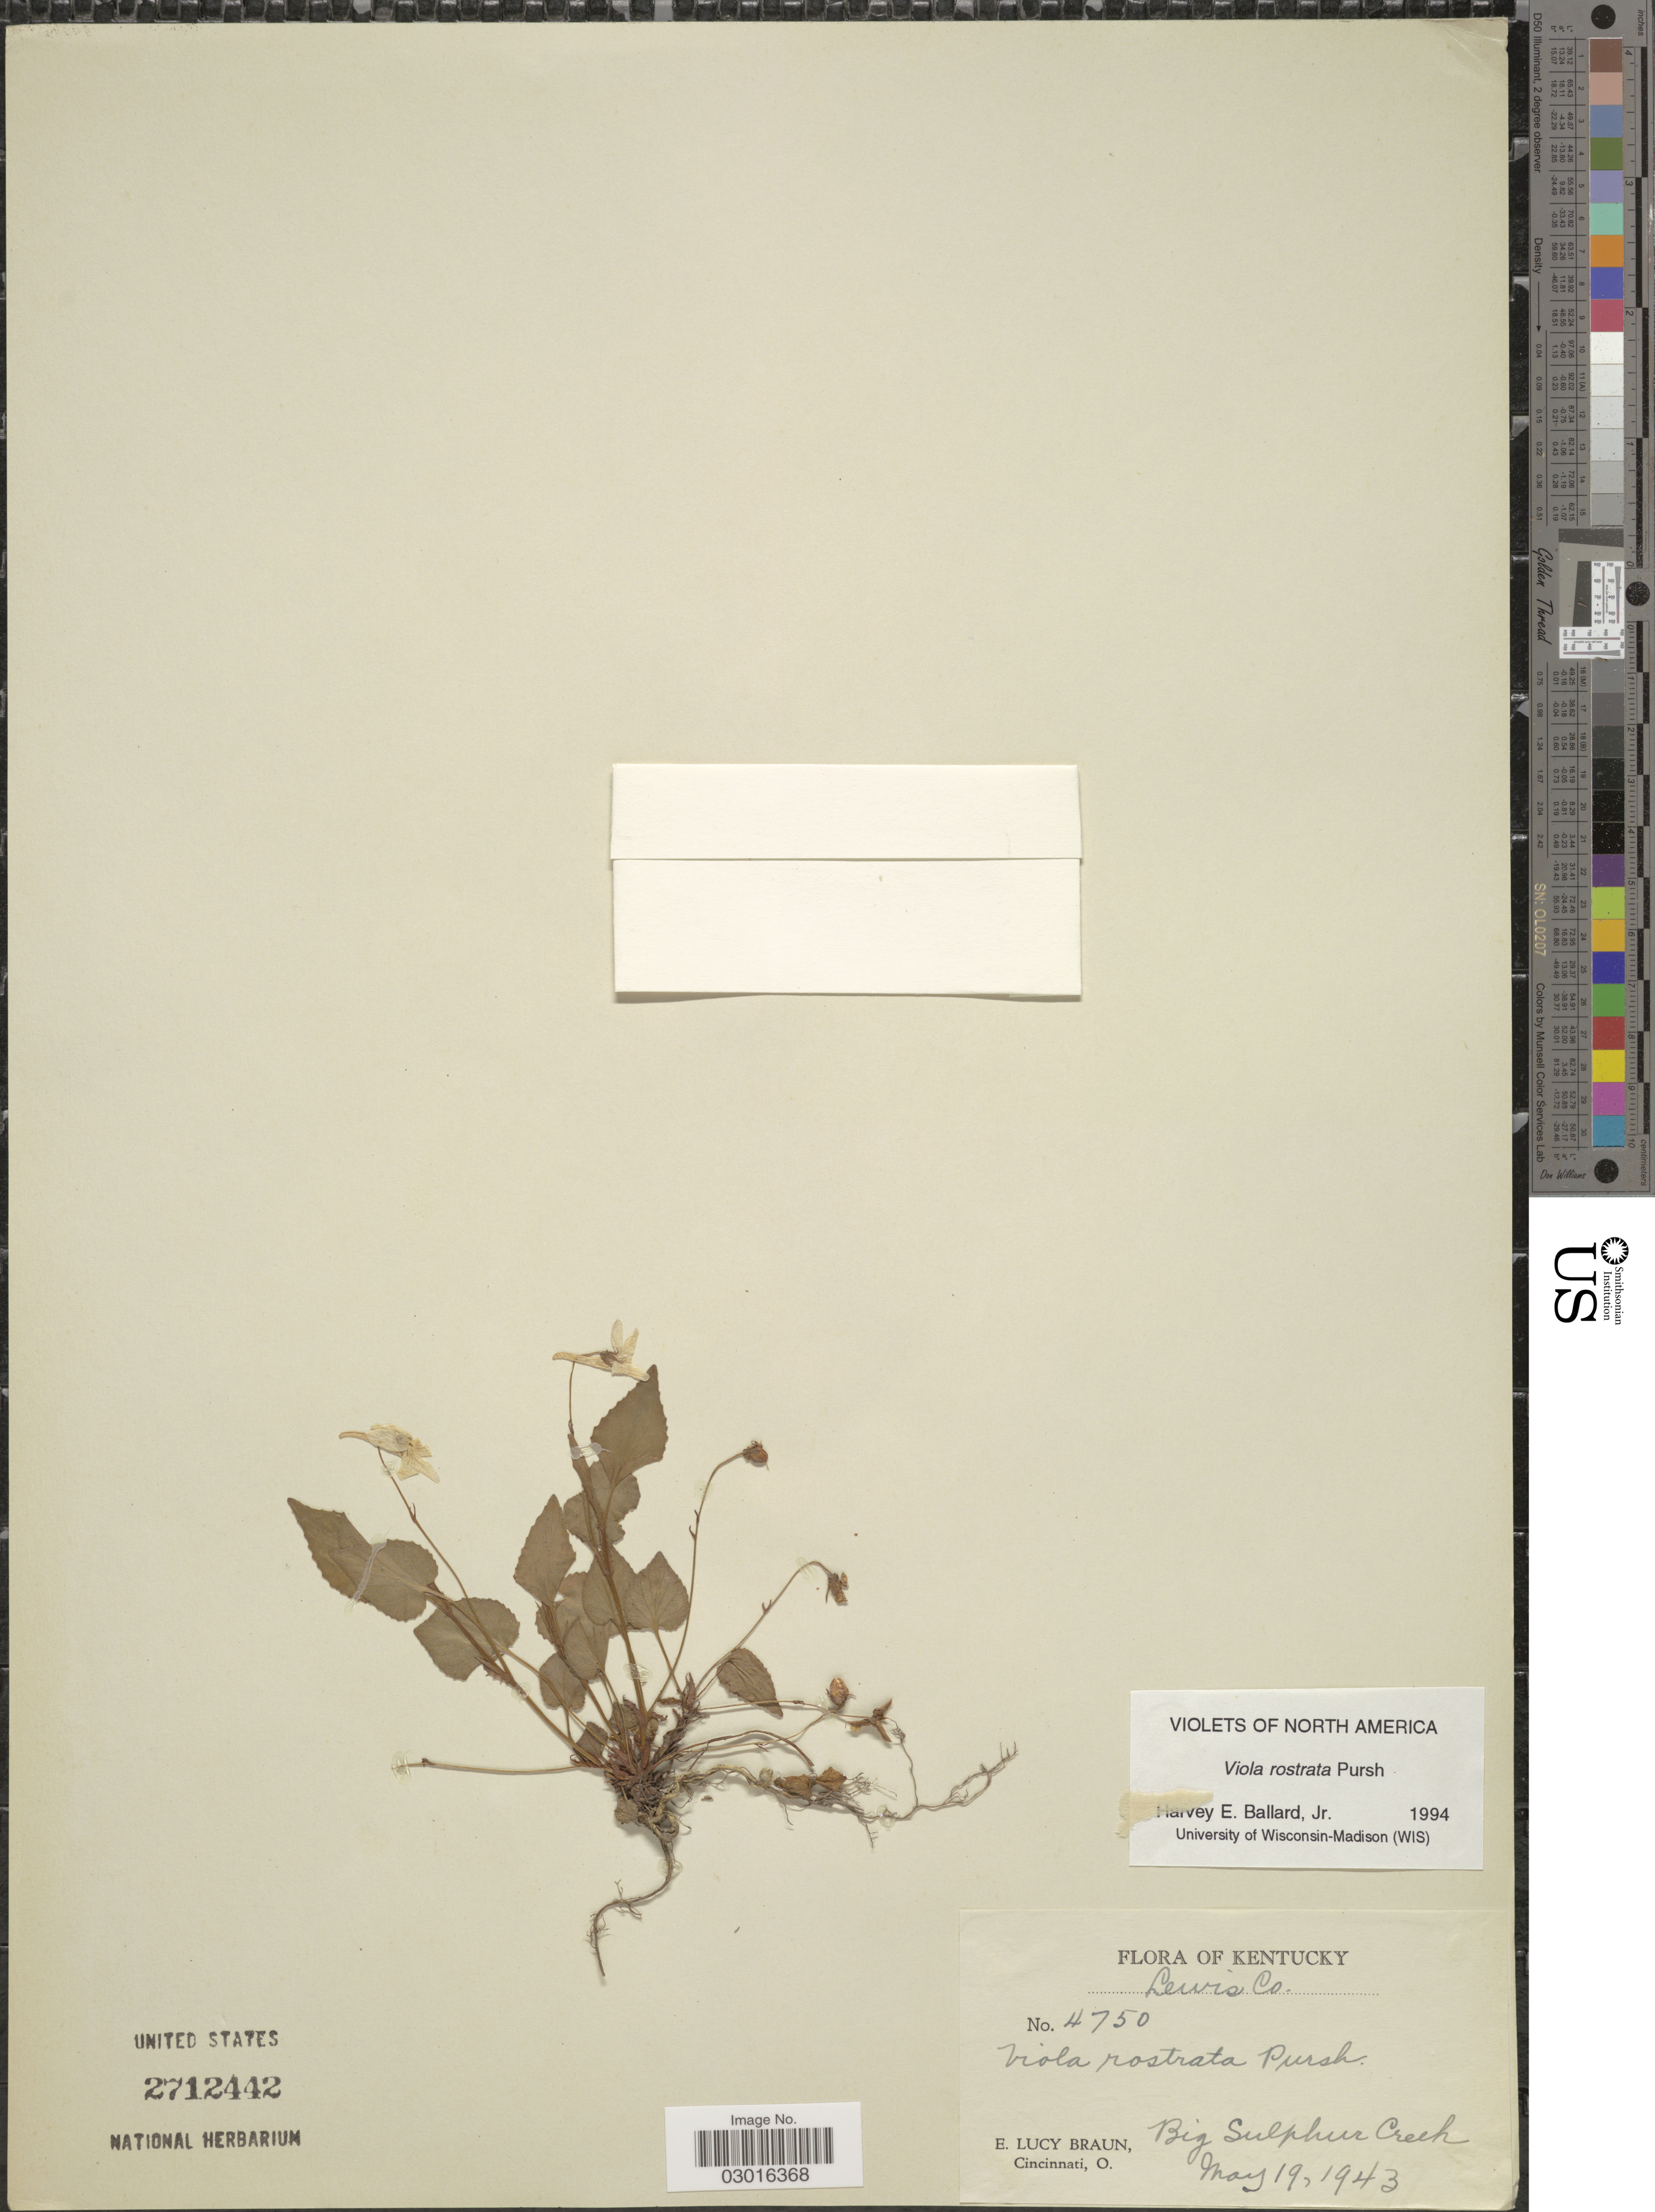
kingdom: Plantae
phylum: Tracheophyta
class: Magnoliopsida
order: Malpighiales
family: Violaceae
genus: Viola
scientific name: Viola rostrata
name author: Pursh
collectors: E. L. Braun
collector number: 4750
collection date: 1943-05-19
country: United States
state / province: Kentucky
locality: Lewis Co. Big Sulphur Creek.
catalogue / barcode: US 2712442